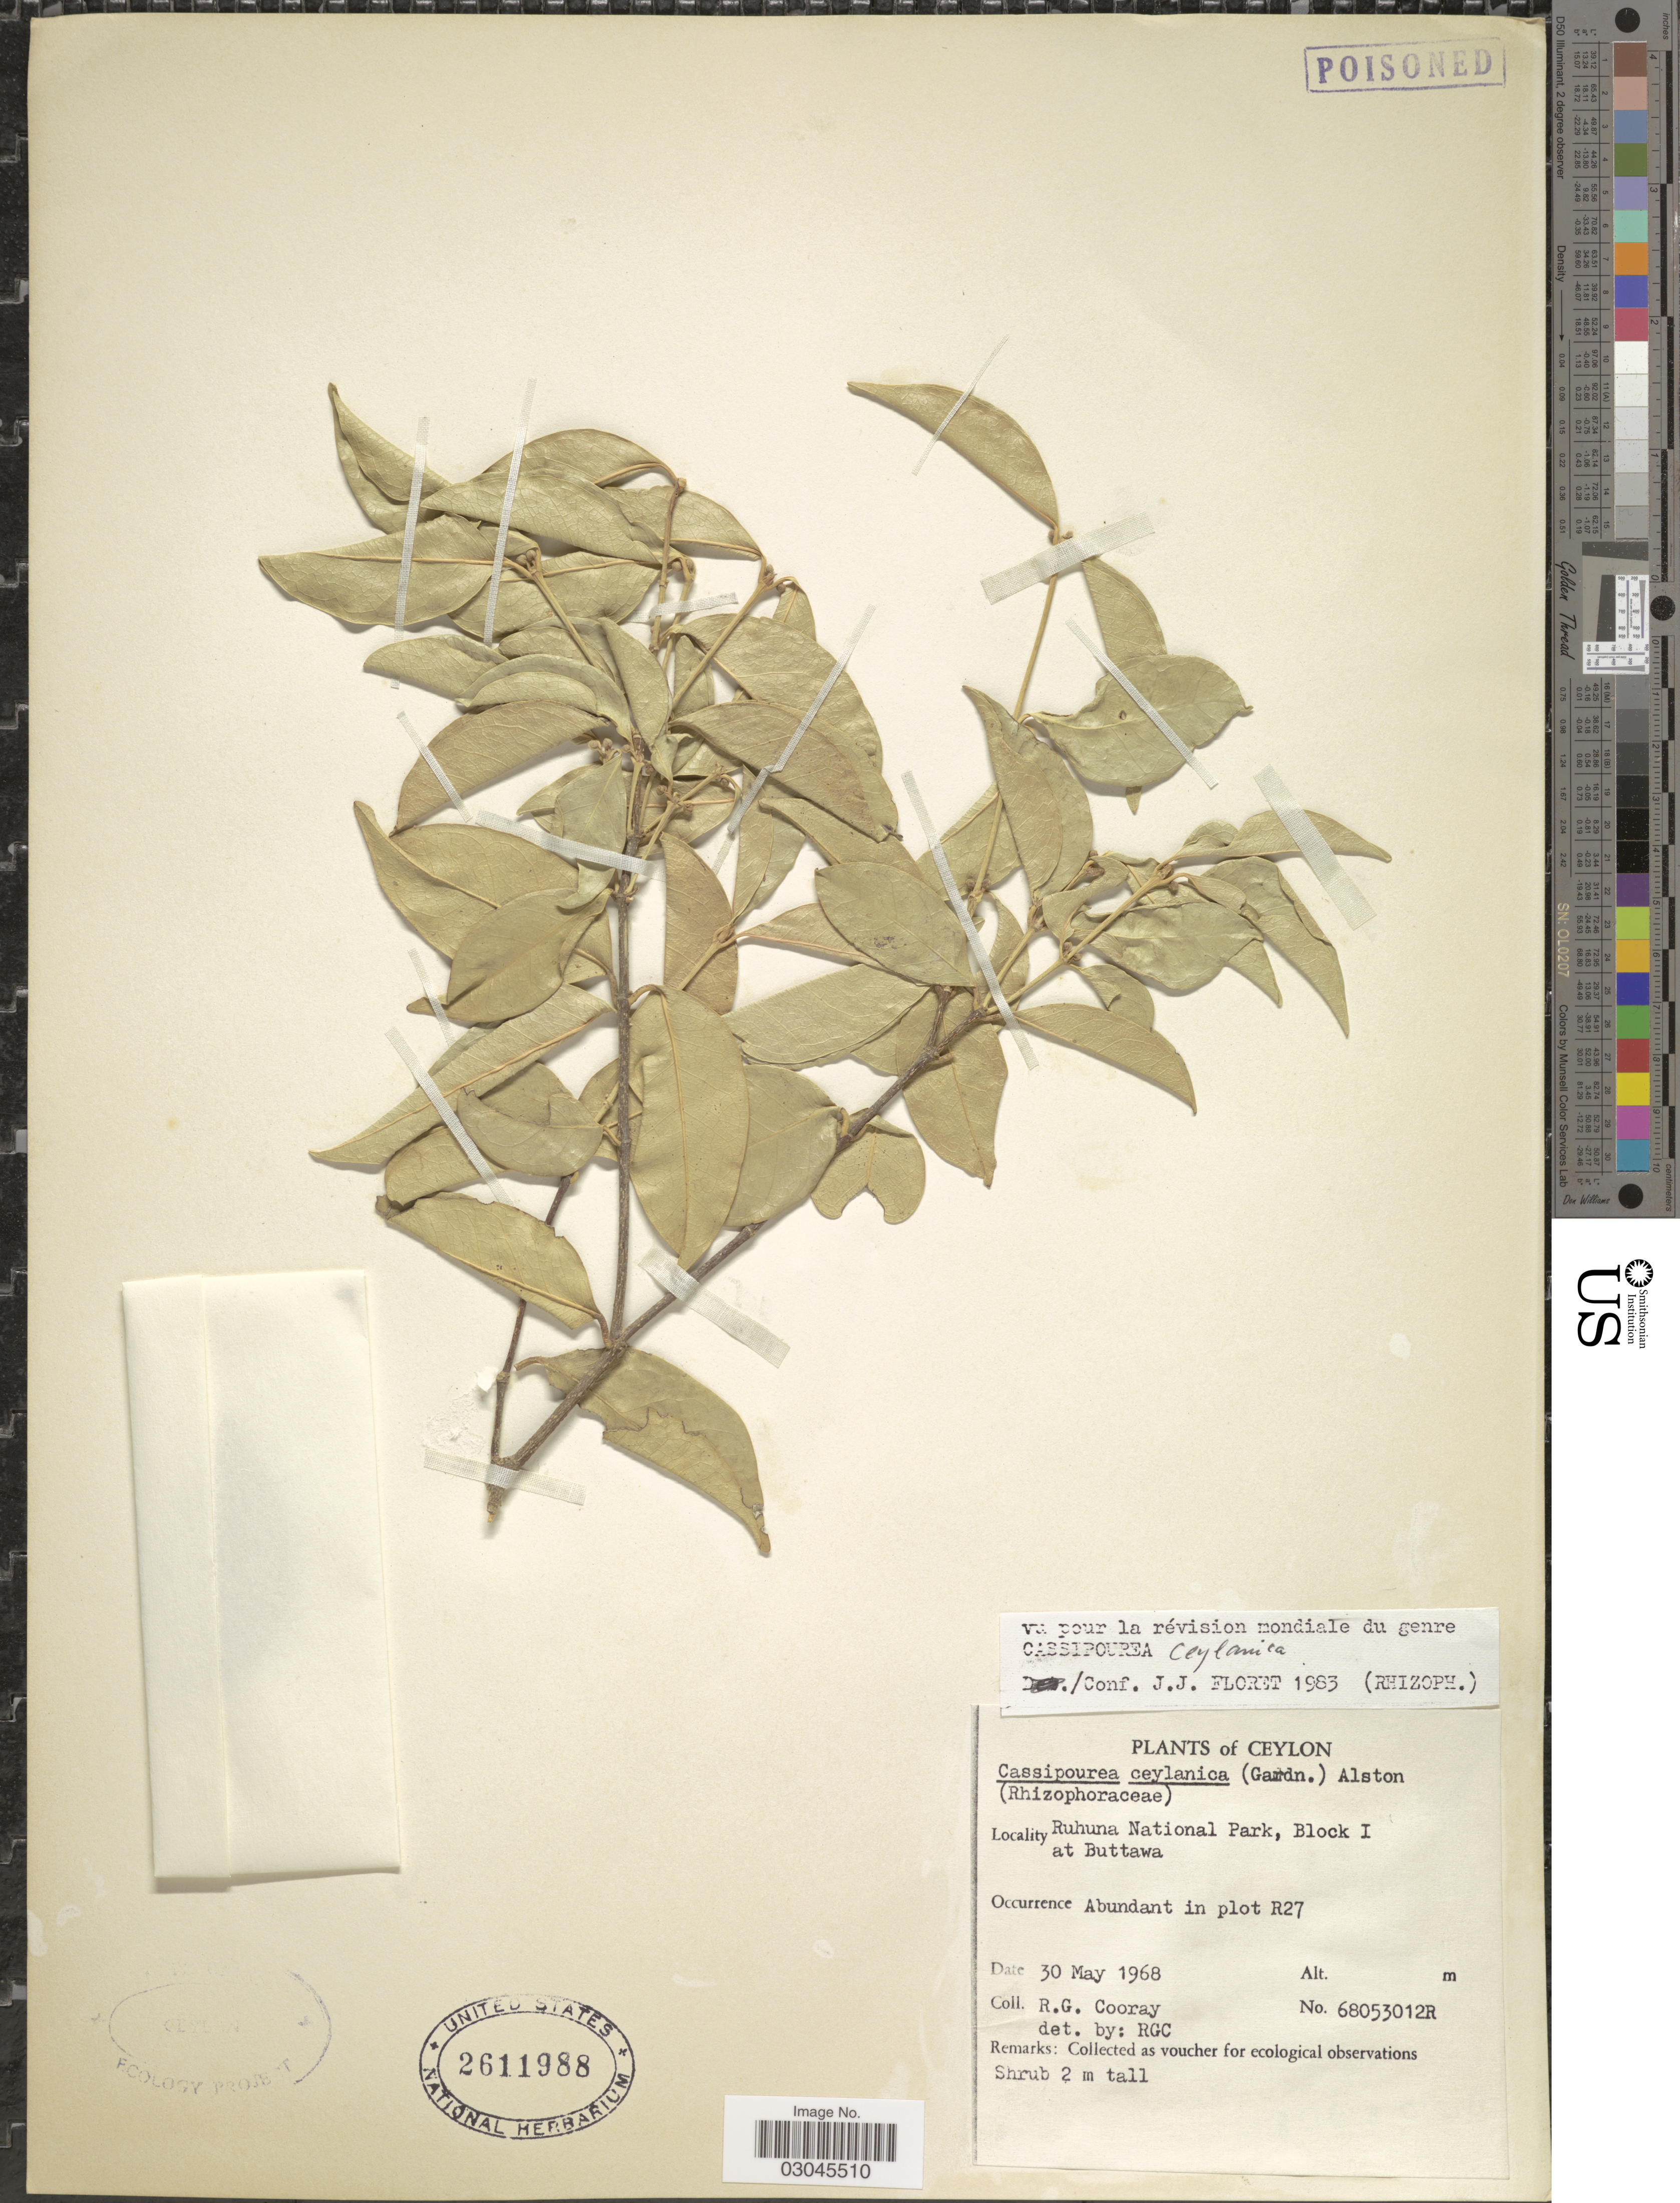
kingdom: Plantae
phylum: Tracheophyta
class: Magnoliopsida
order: Malpighiales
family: Rhizophoraceae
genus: Cassipourea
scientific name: Cassipourea ceylanica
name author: (Gardner) Alston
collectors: R. Cooray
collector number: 68053012R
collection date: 1968-05-30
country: Sri Lanka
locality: Ceylon. Ruhuna National Park, Block I at Buttawa.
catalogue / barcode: US 2611988